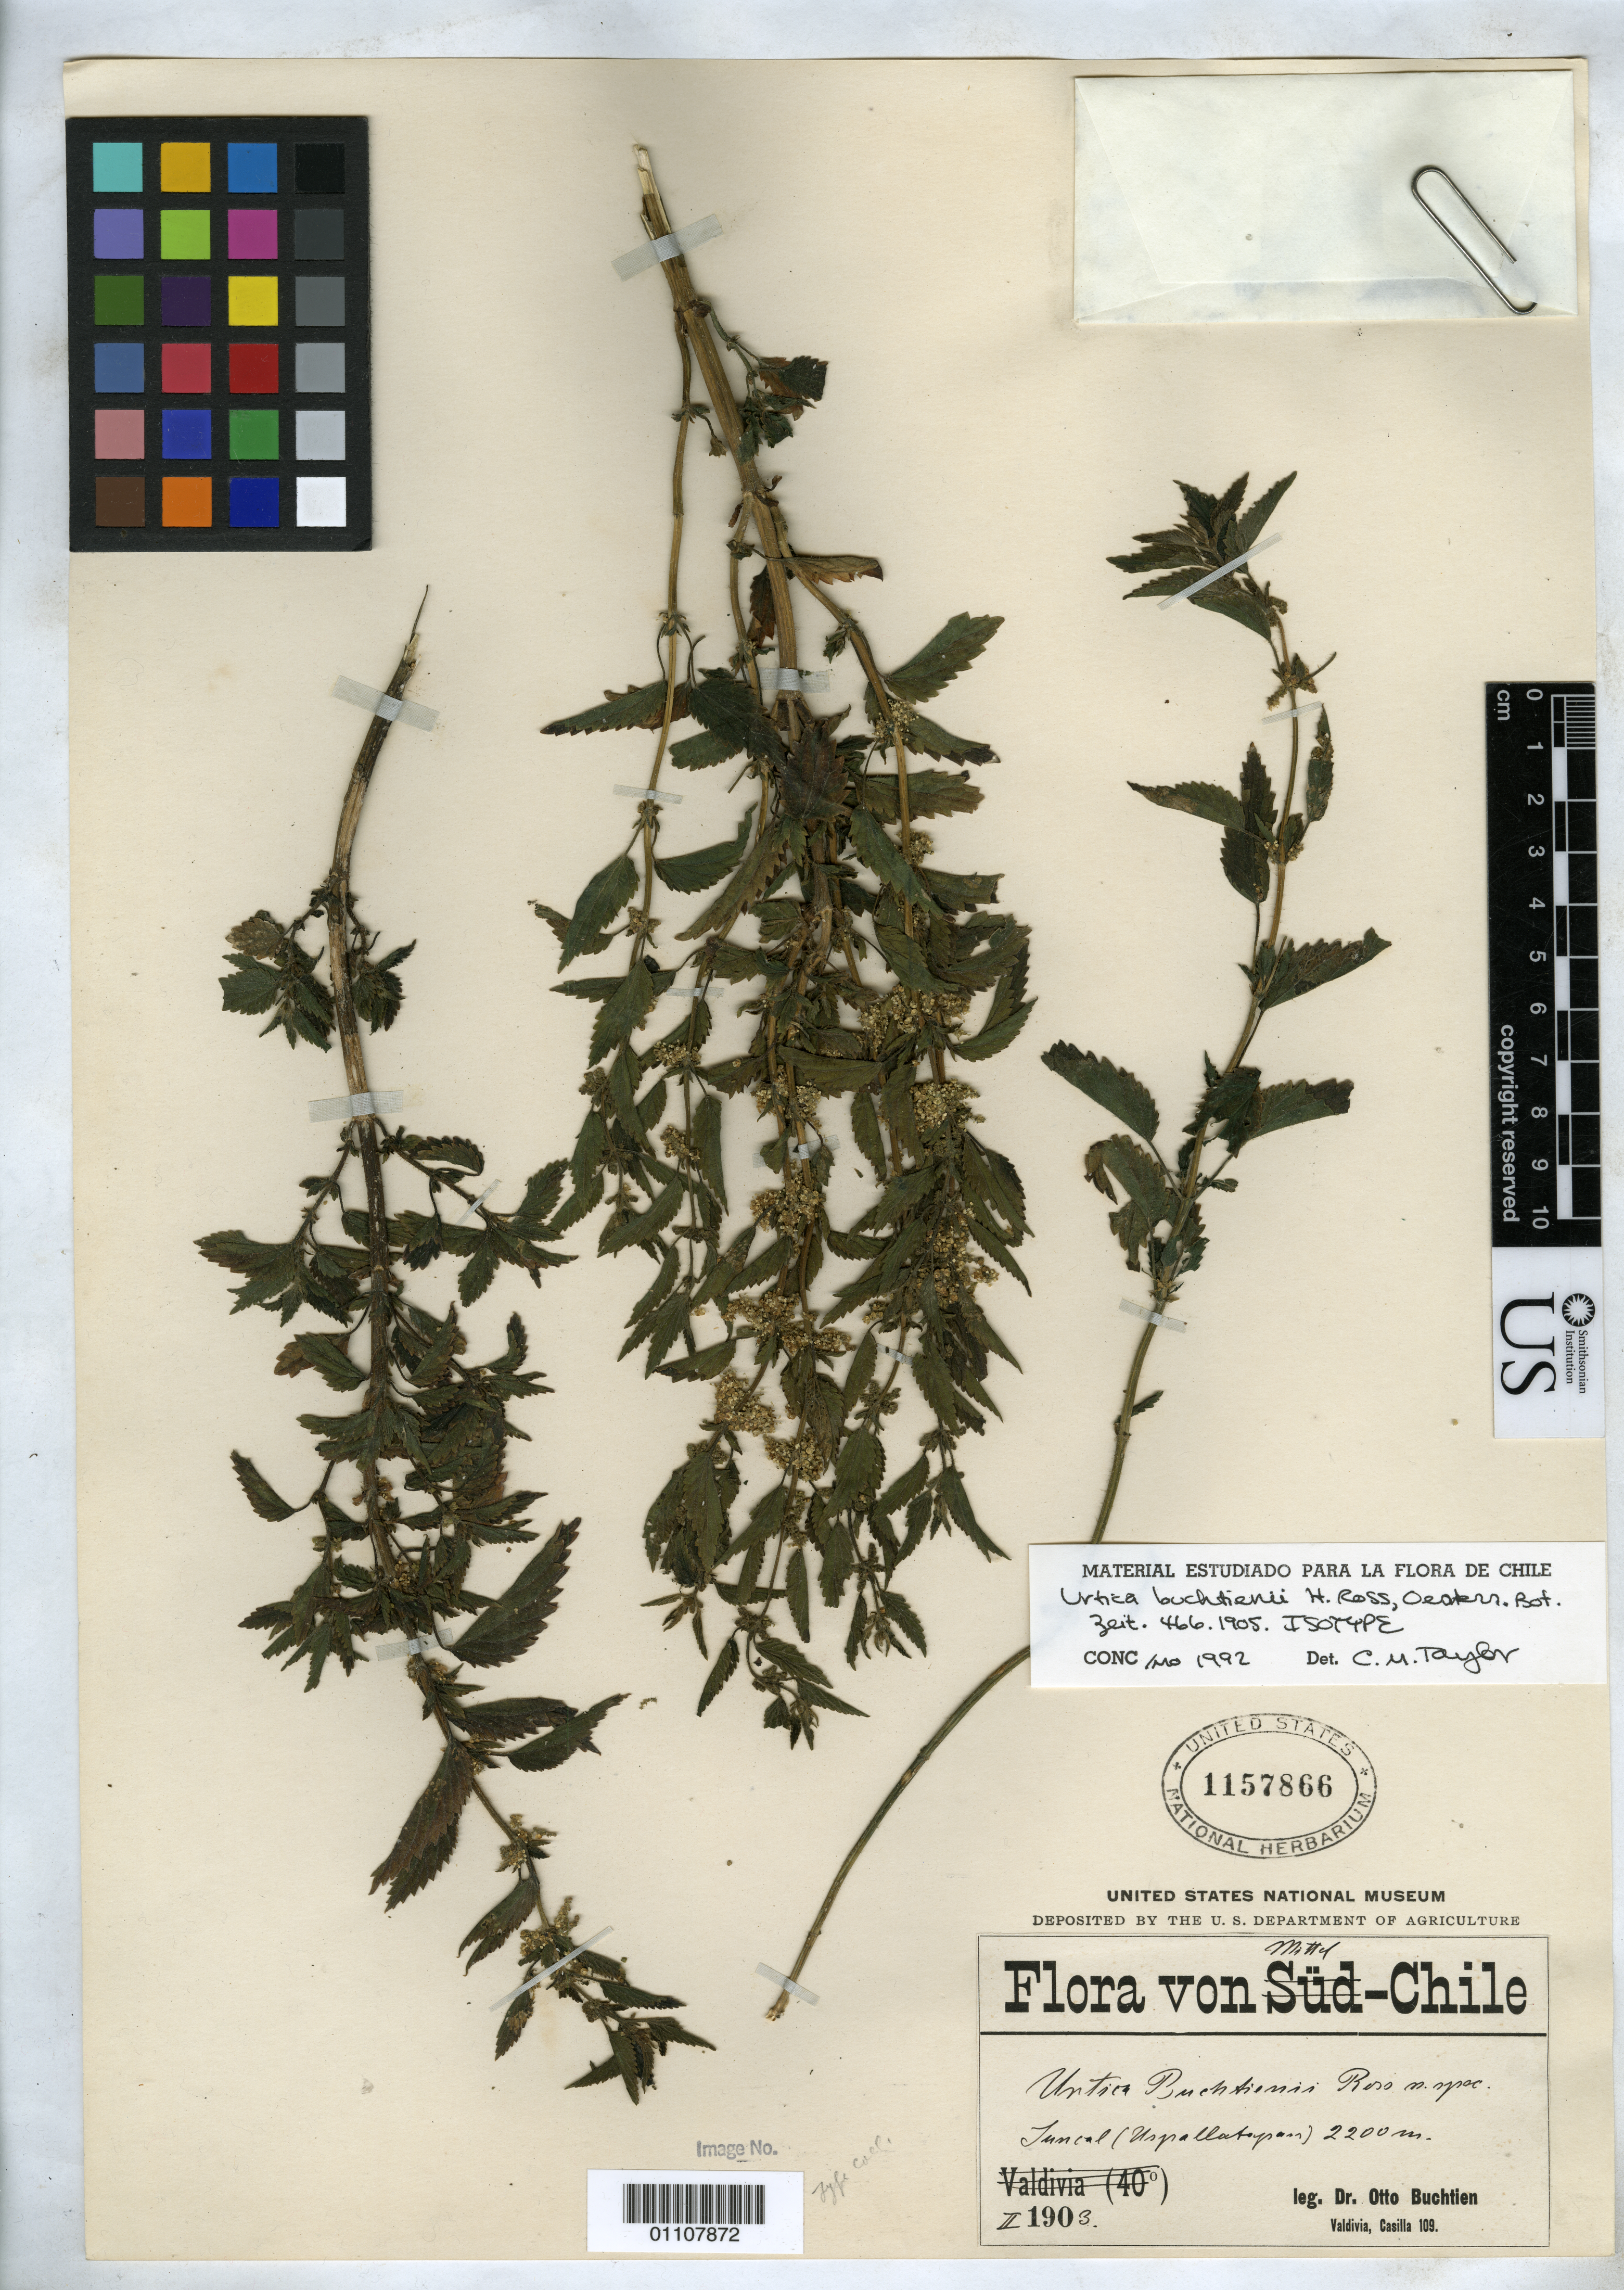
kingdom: Plantae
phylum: Tracheophyta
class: Magnoliopsida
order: Rosales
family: Urticaceae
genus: Urtica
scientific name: Urtica buchtienii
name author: H. Ross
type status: Isotype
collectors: O. Buchtien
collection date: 1903-02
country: Chile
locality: Juncal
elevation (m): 671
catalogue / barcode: US 1157866